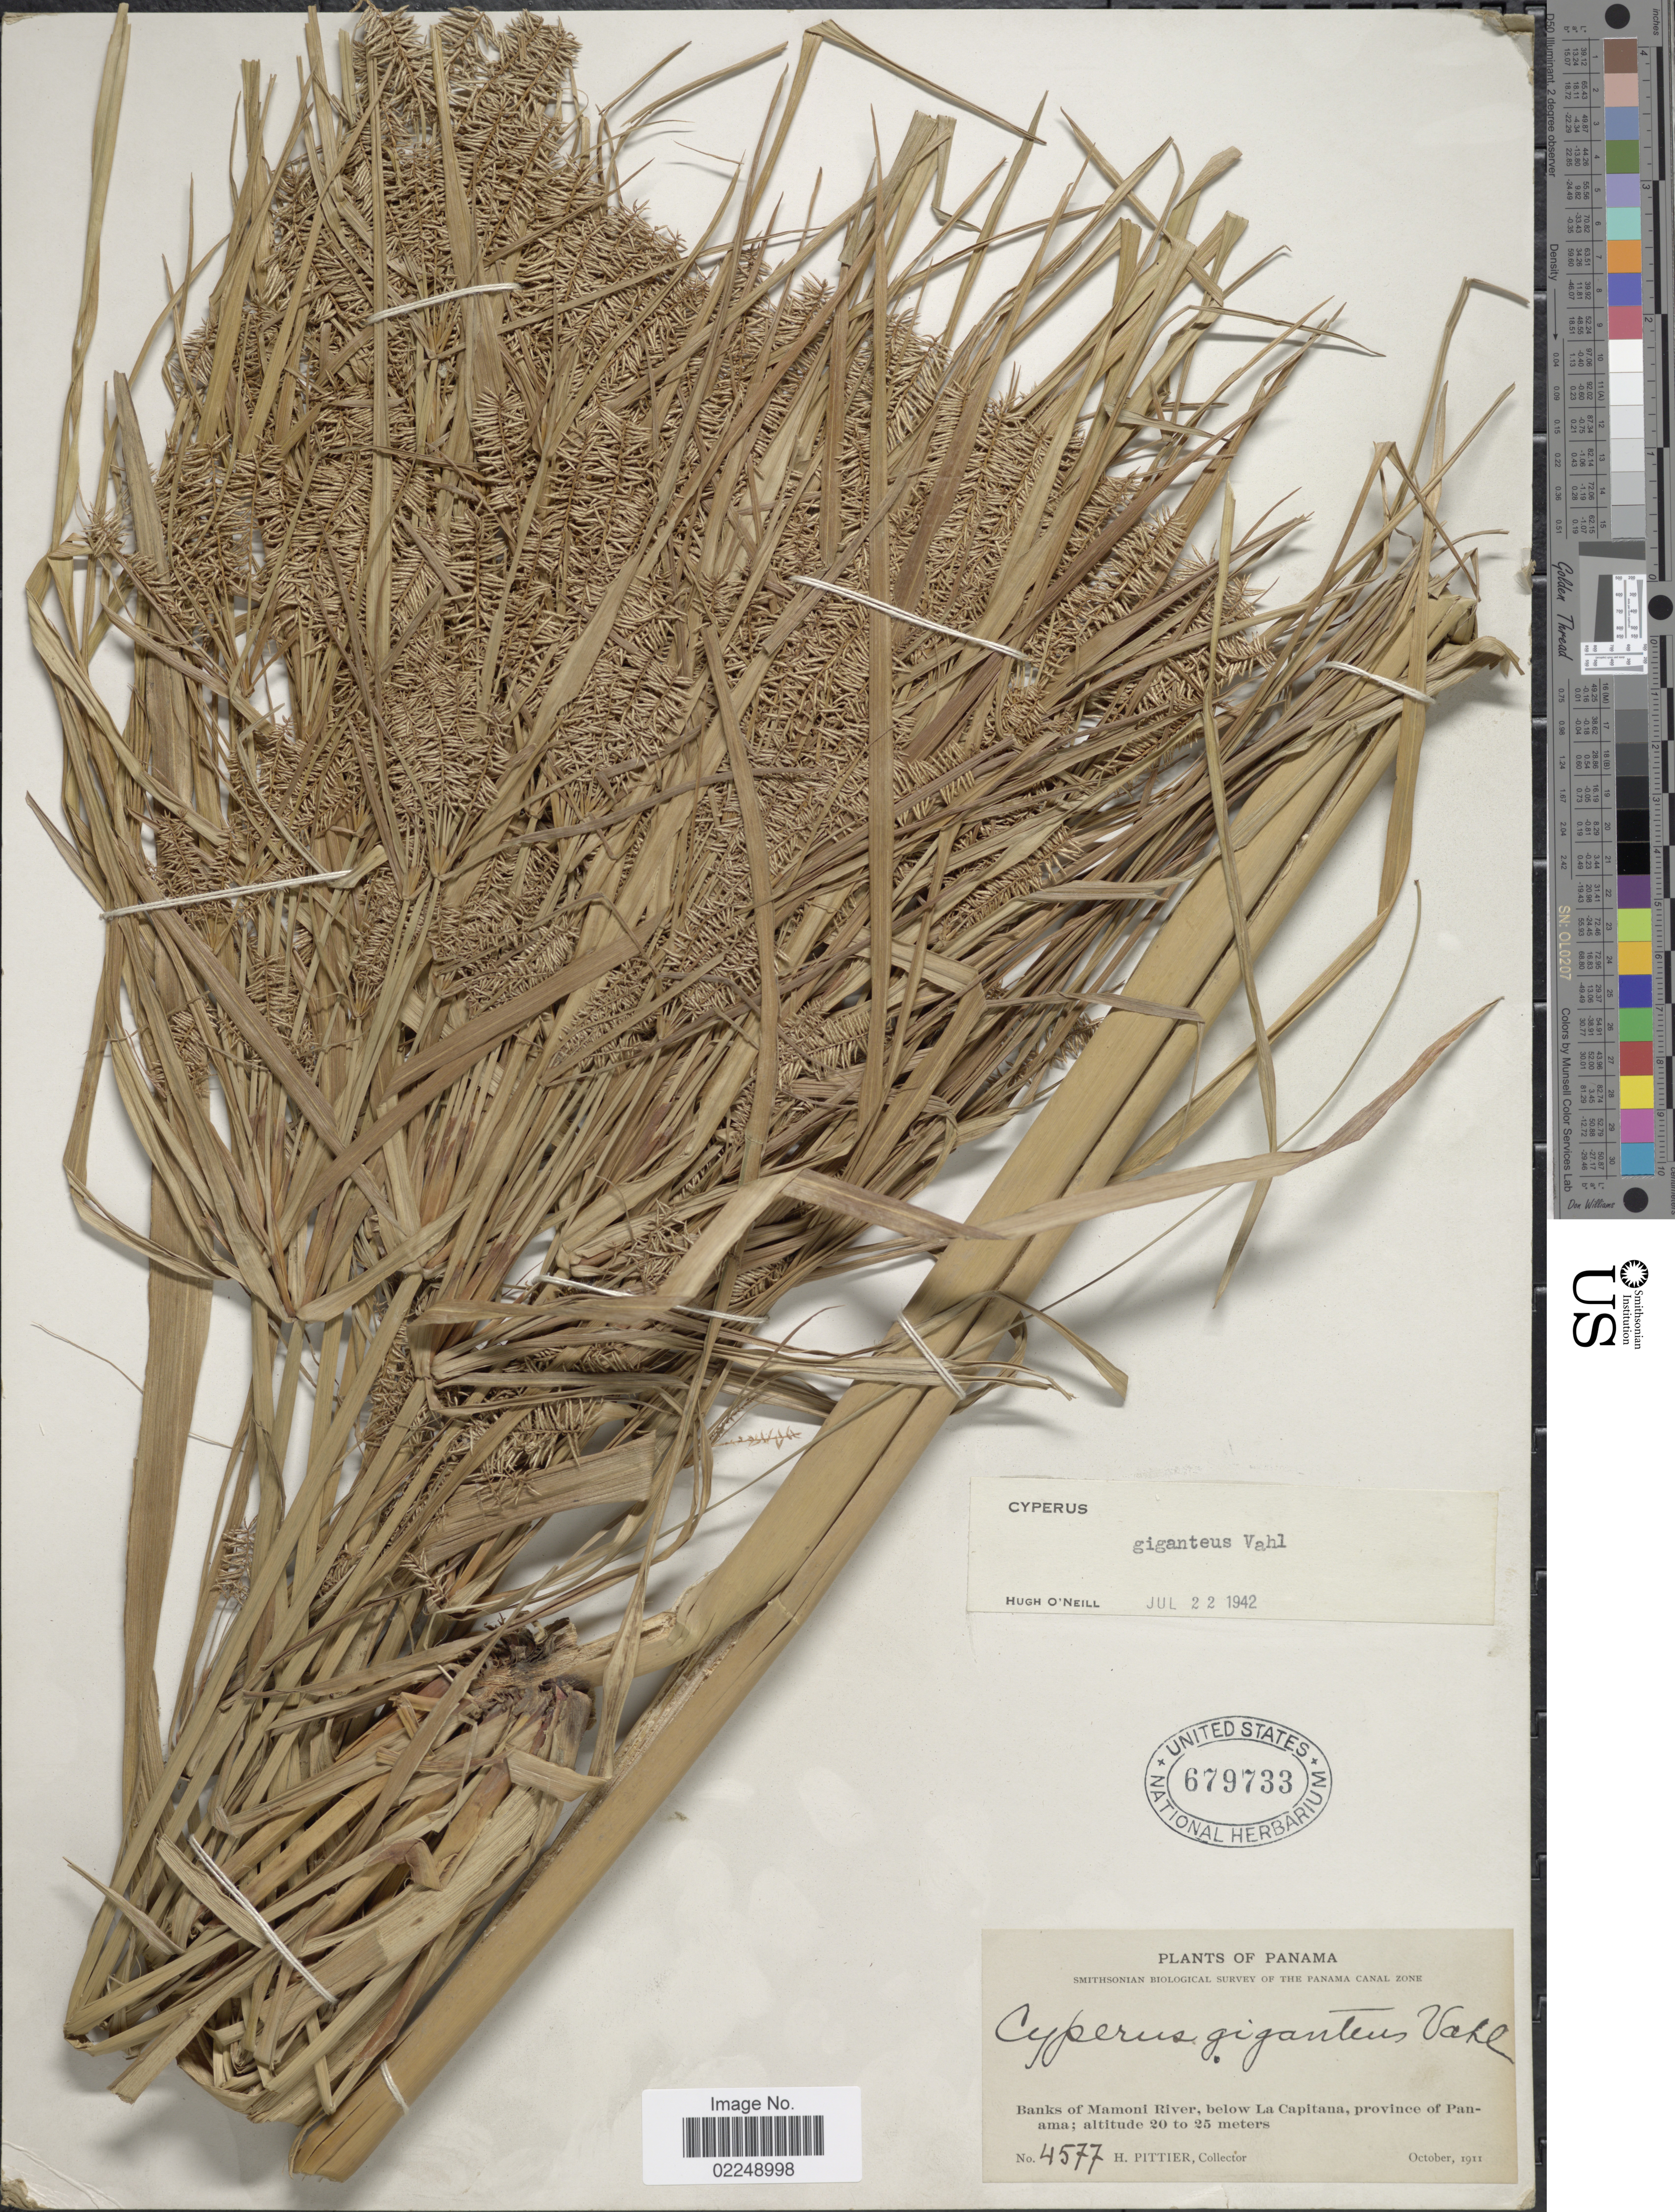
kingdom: Plantae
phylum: Tracheophyta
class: Liliopsida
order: Poales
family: Cyperaceae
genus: Cyperus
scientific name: Cyperus giganteus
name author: Vahl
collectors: H. F. Pittier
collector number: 4577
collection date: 1911-10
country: Panama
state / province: Panamá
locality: Banks of Mamoni River, below La Capitana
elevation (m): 20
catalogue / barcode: US 679733